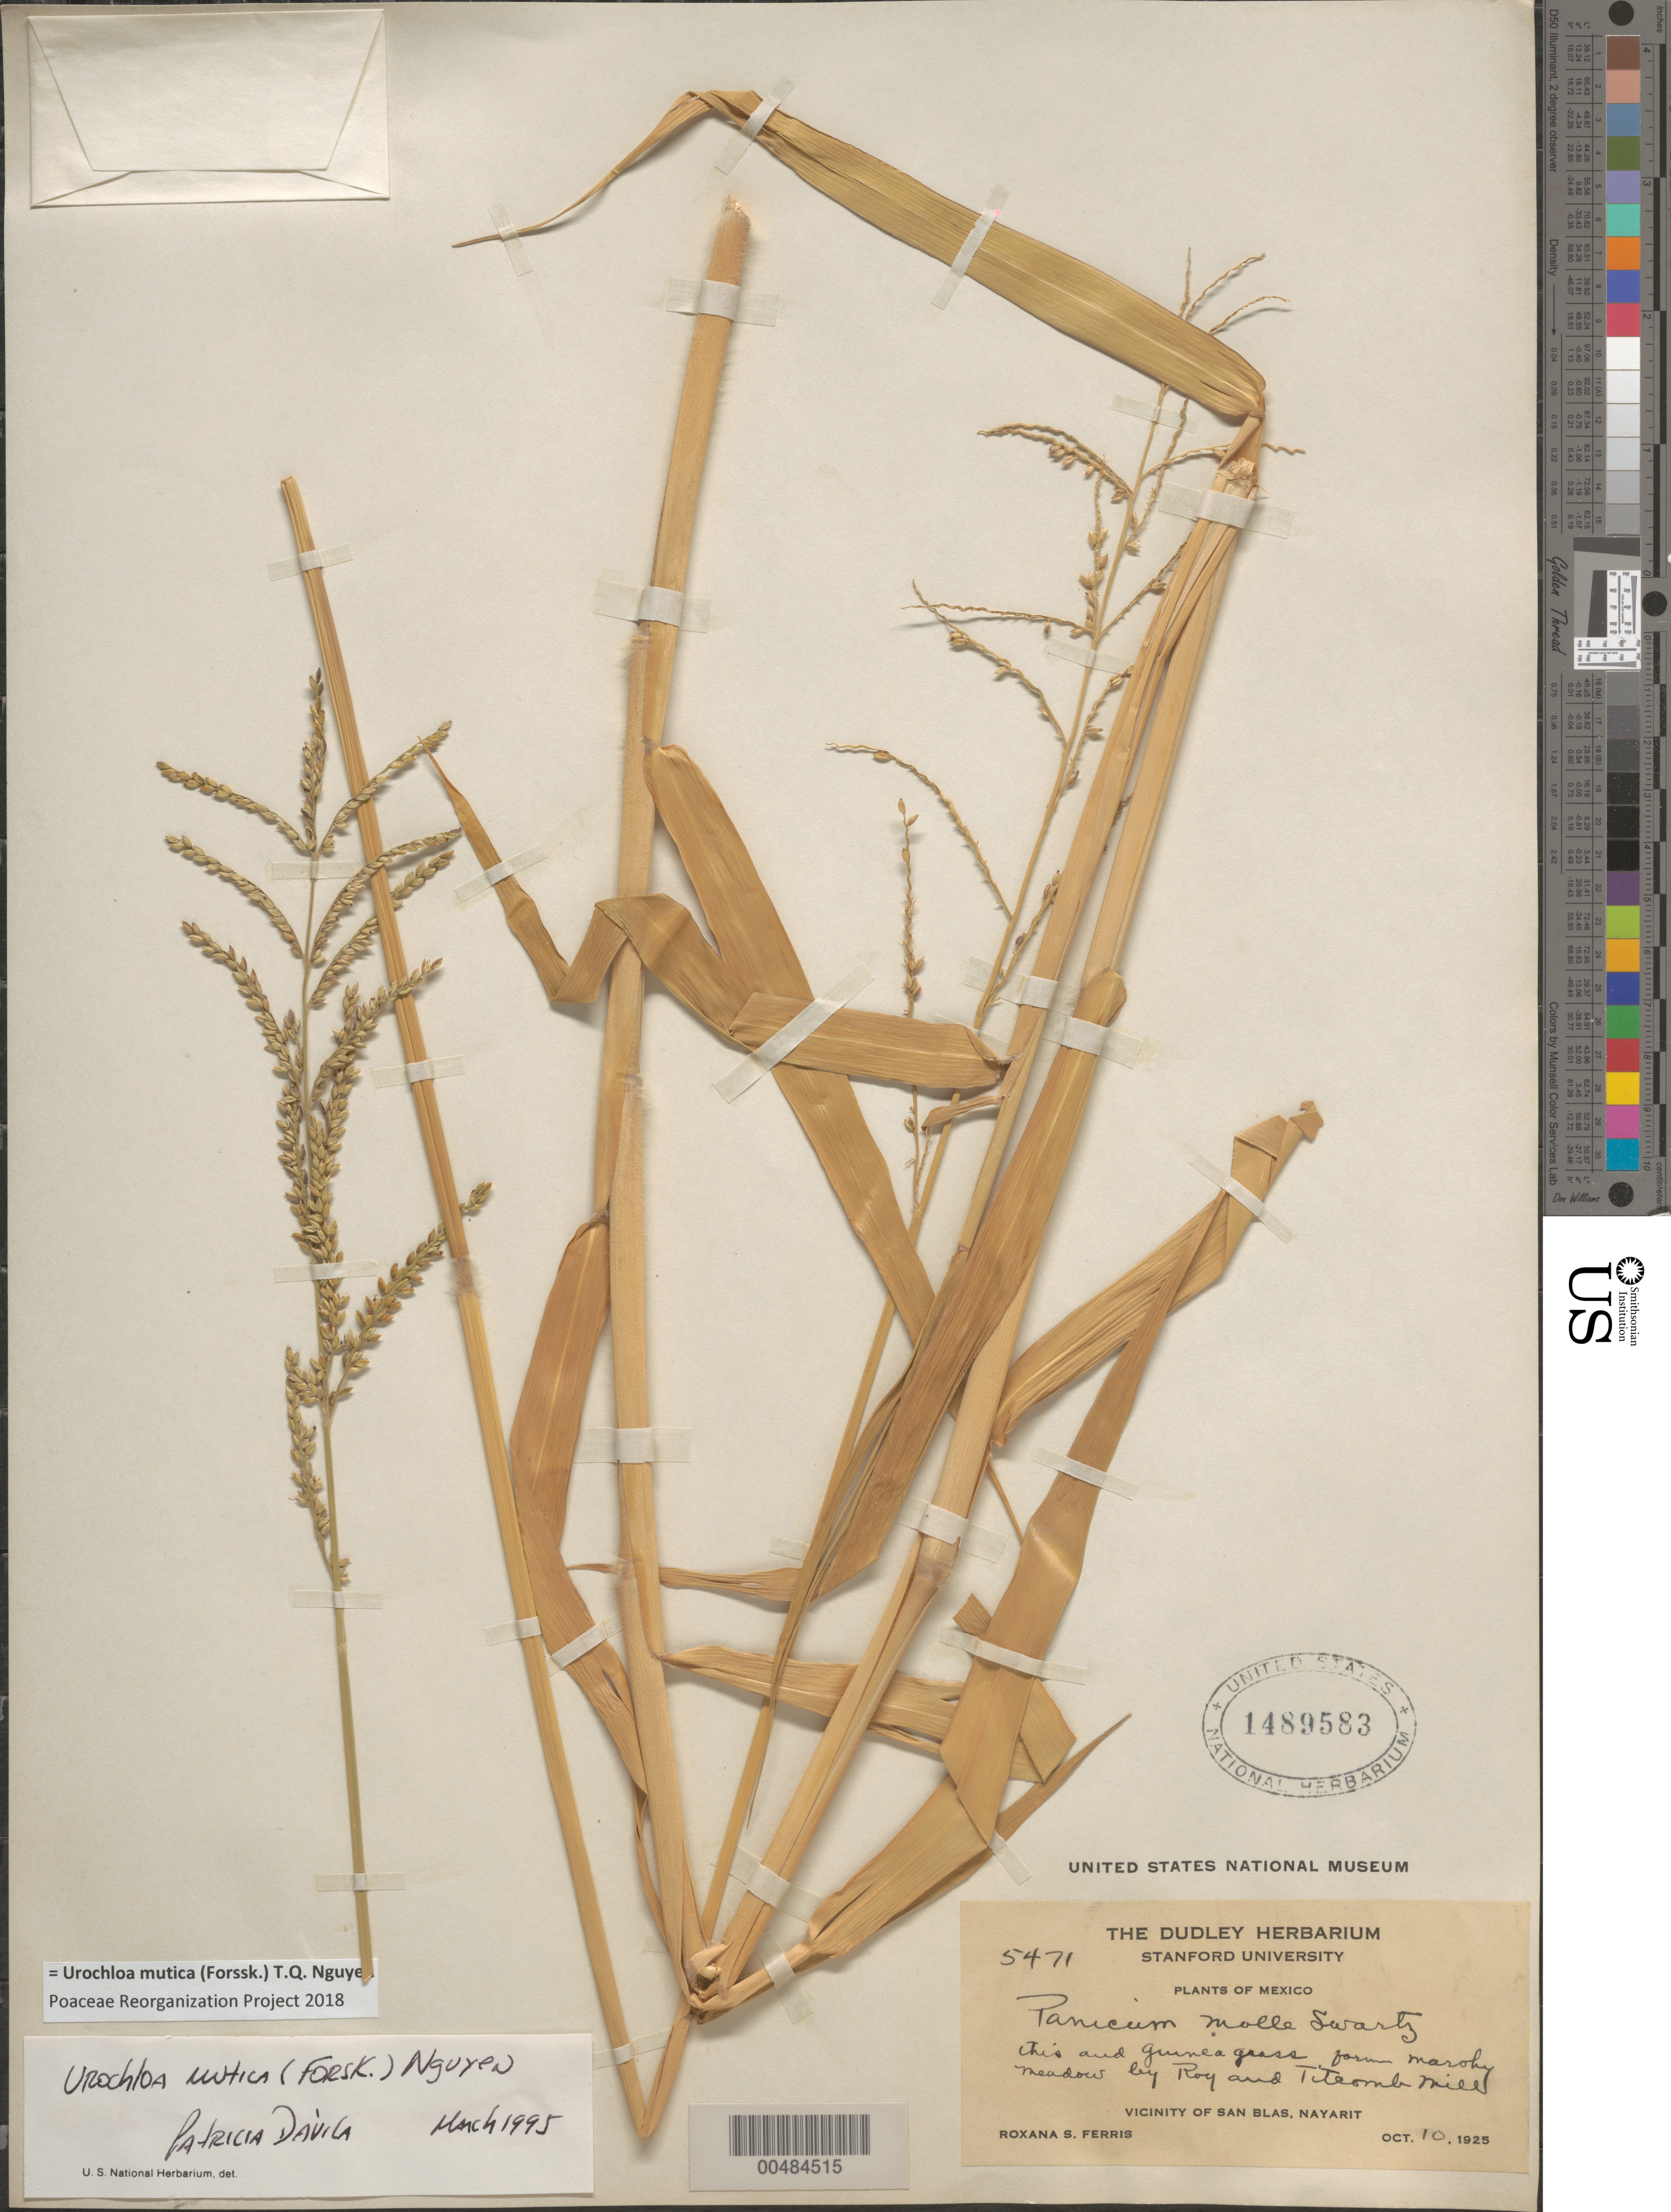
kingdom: Plantae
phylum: Tracheophyta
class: Liliopsida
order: Poales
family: Poaceae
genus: Urochloa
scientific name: Urochloa mutica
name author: (Forssk.) T.Q. Nguyen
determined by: Dávila, P. D.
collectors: R. S. Ferris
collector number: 5471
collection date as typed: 10 Oct 1925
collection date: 1925-10-10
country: Mexico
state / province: Nayarit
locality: Vicinity of San Blas, by Roy and Titeomb Mill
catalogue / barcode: US 1489583